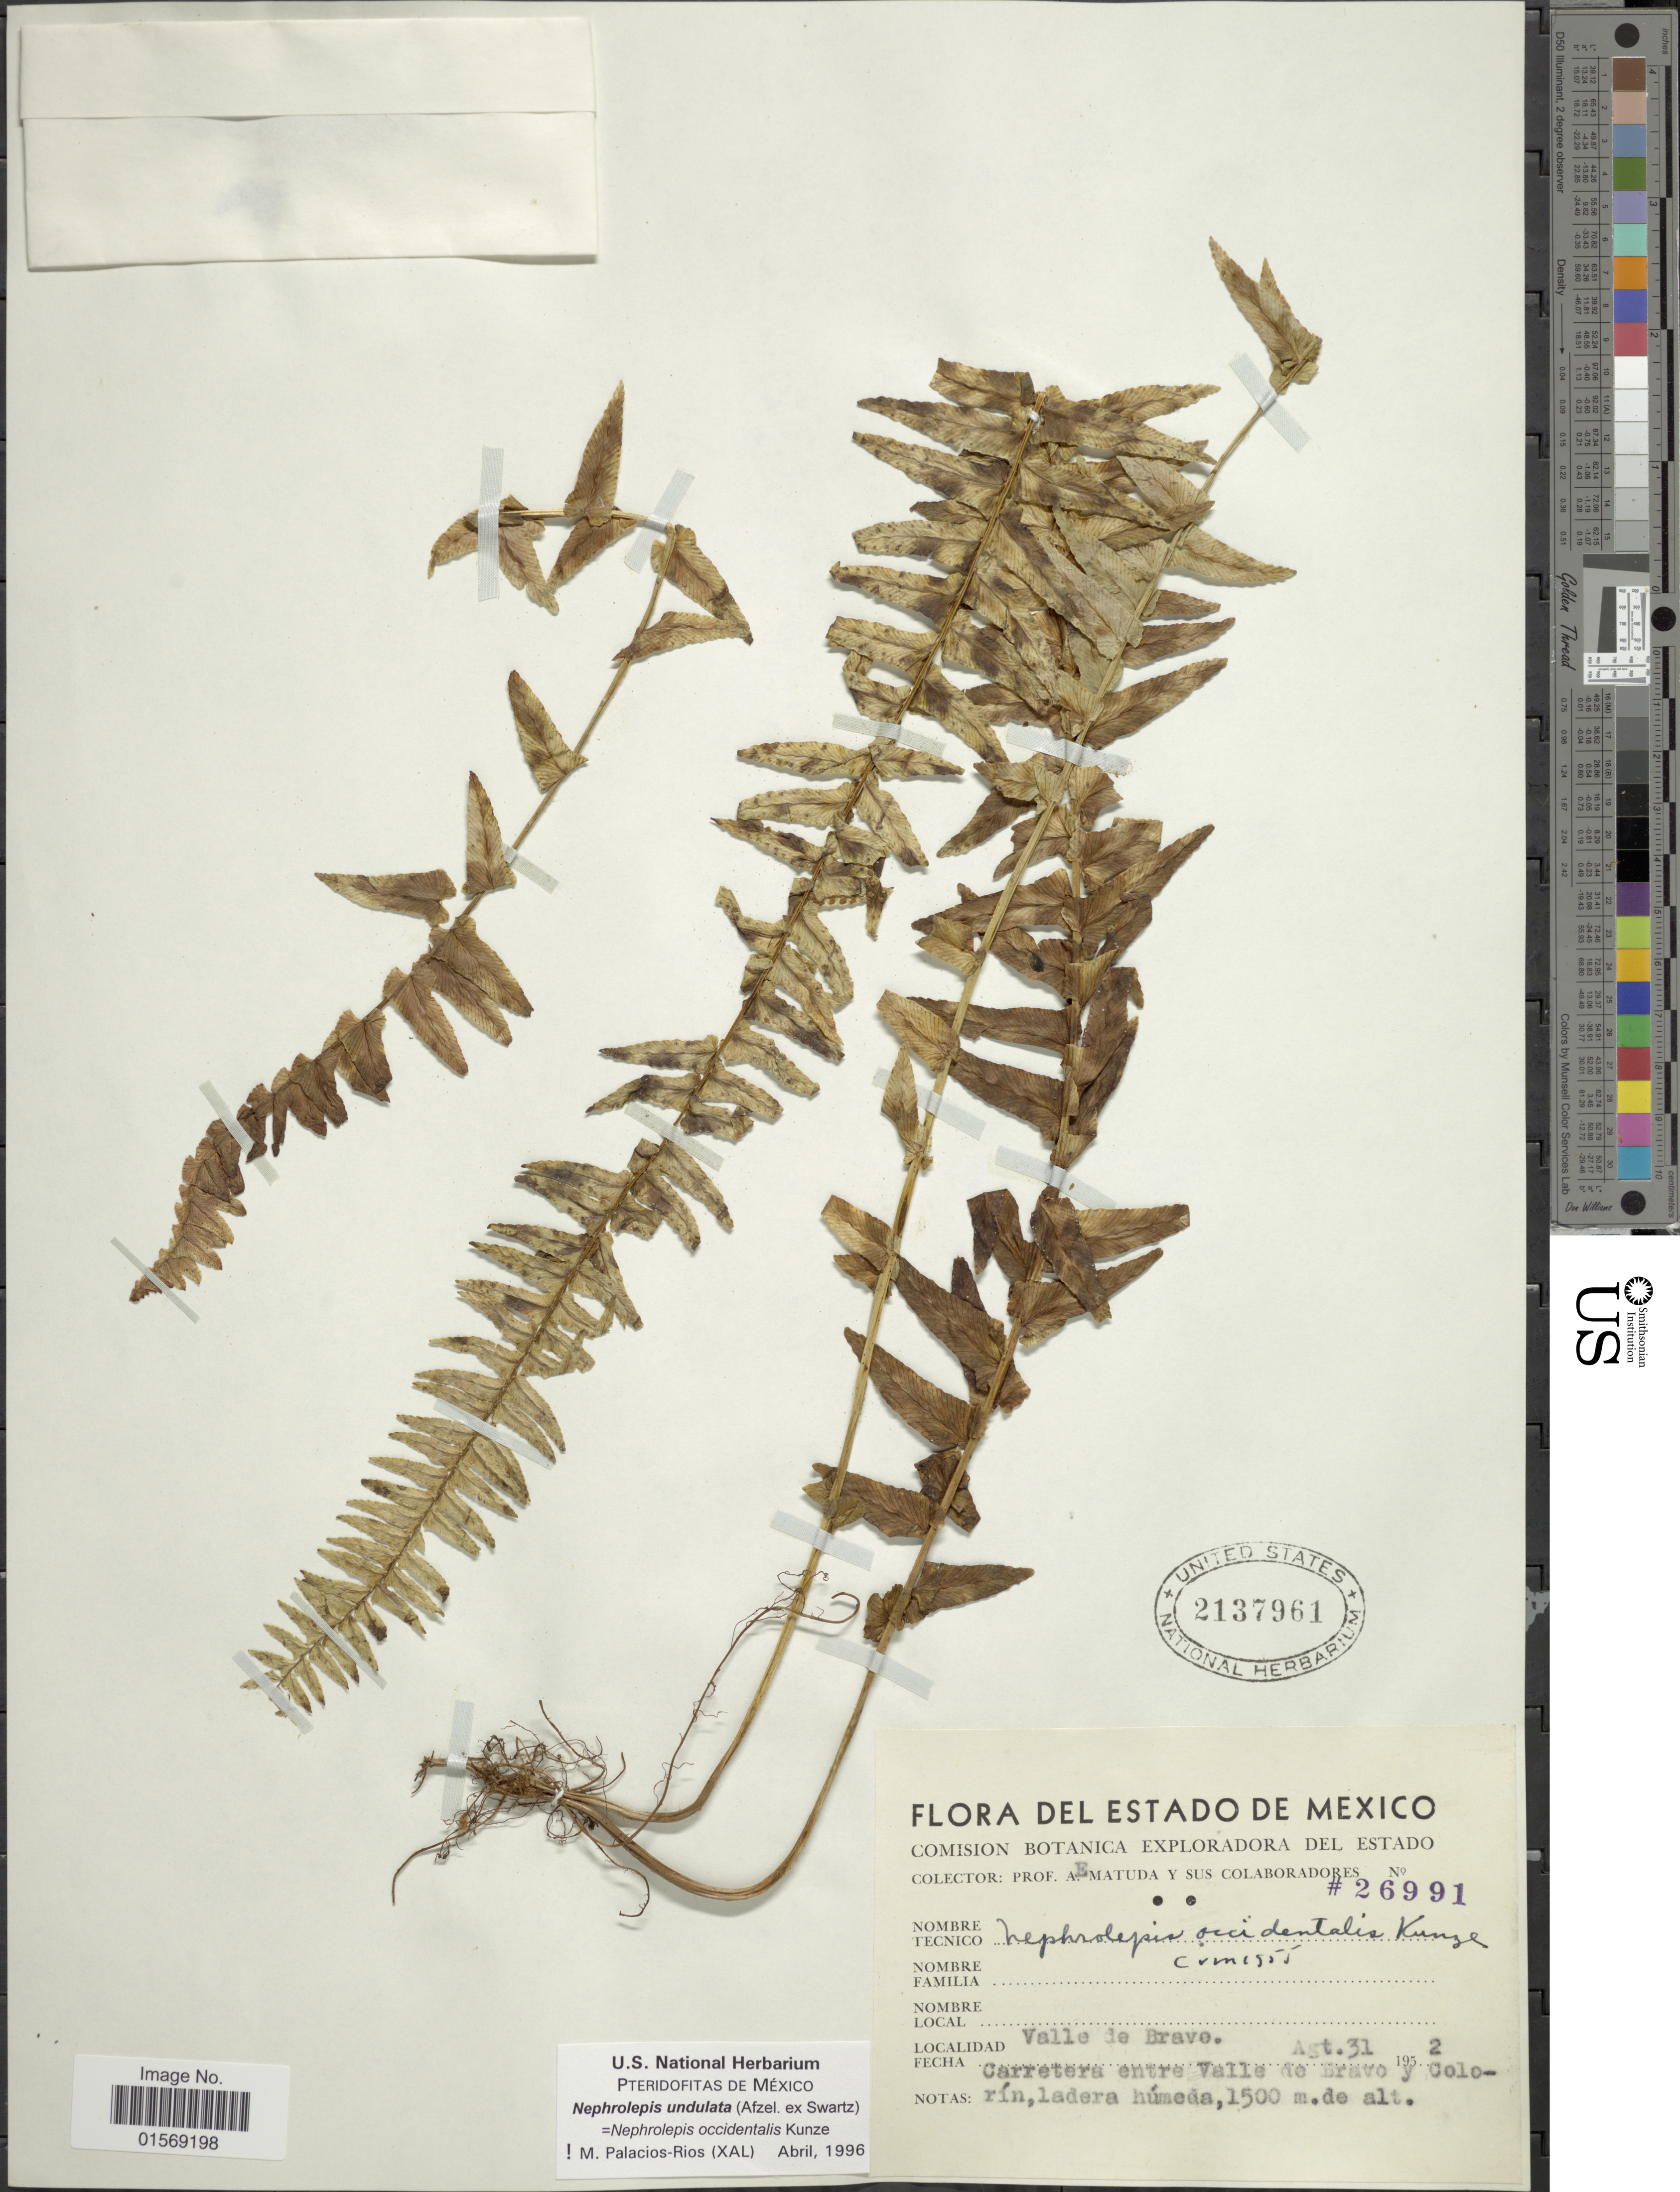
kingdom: Plantae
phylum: Tracheophyta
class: Polypodiopsida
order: Polypodiales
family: Nephrolepidaceae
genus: Nephrolepis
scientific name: Nephrolepis undulata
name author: J. Sm.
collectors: E. Matuda & et al.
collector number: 26991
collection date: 1952-08-31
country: Mexico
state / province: México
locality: Valle de Bravo, Carretera entre Valle de Bravo y Colorin.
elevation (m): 1500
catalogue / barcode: US 2137961